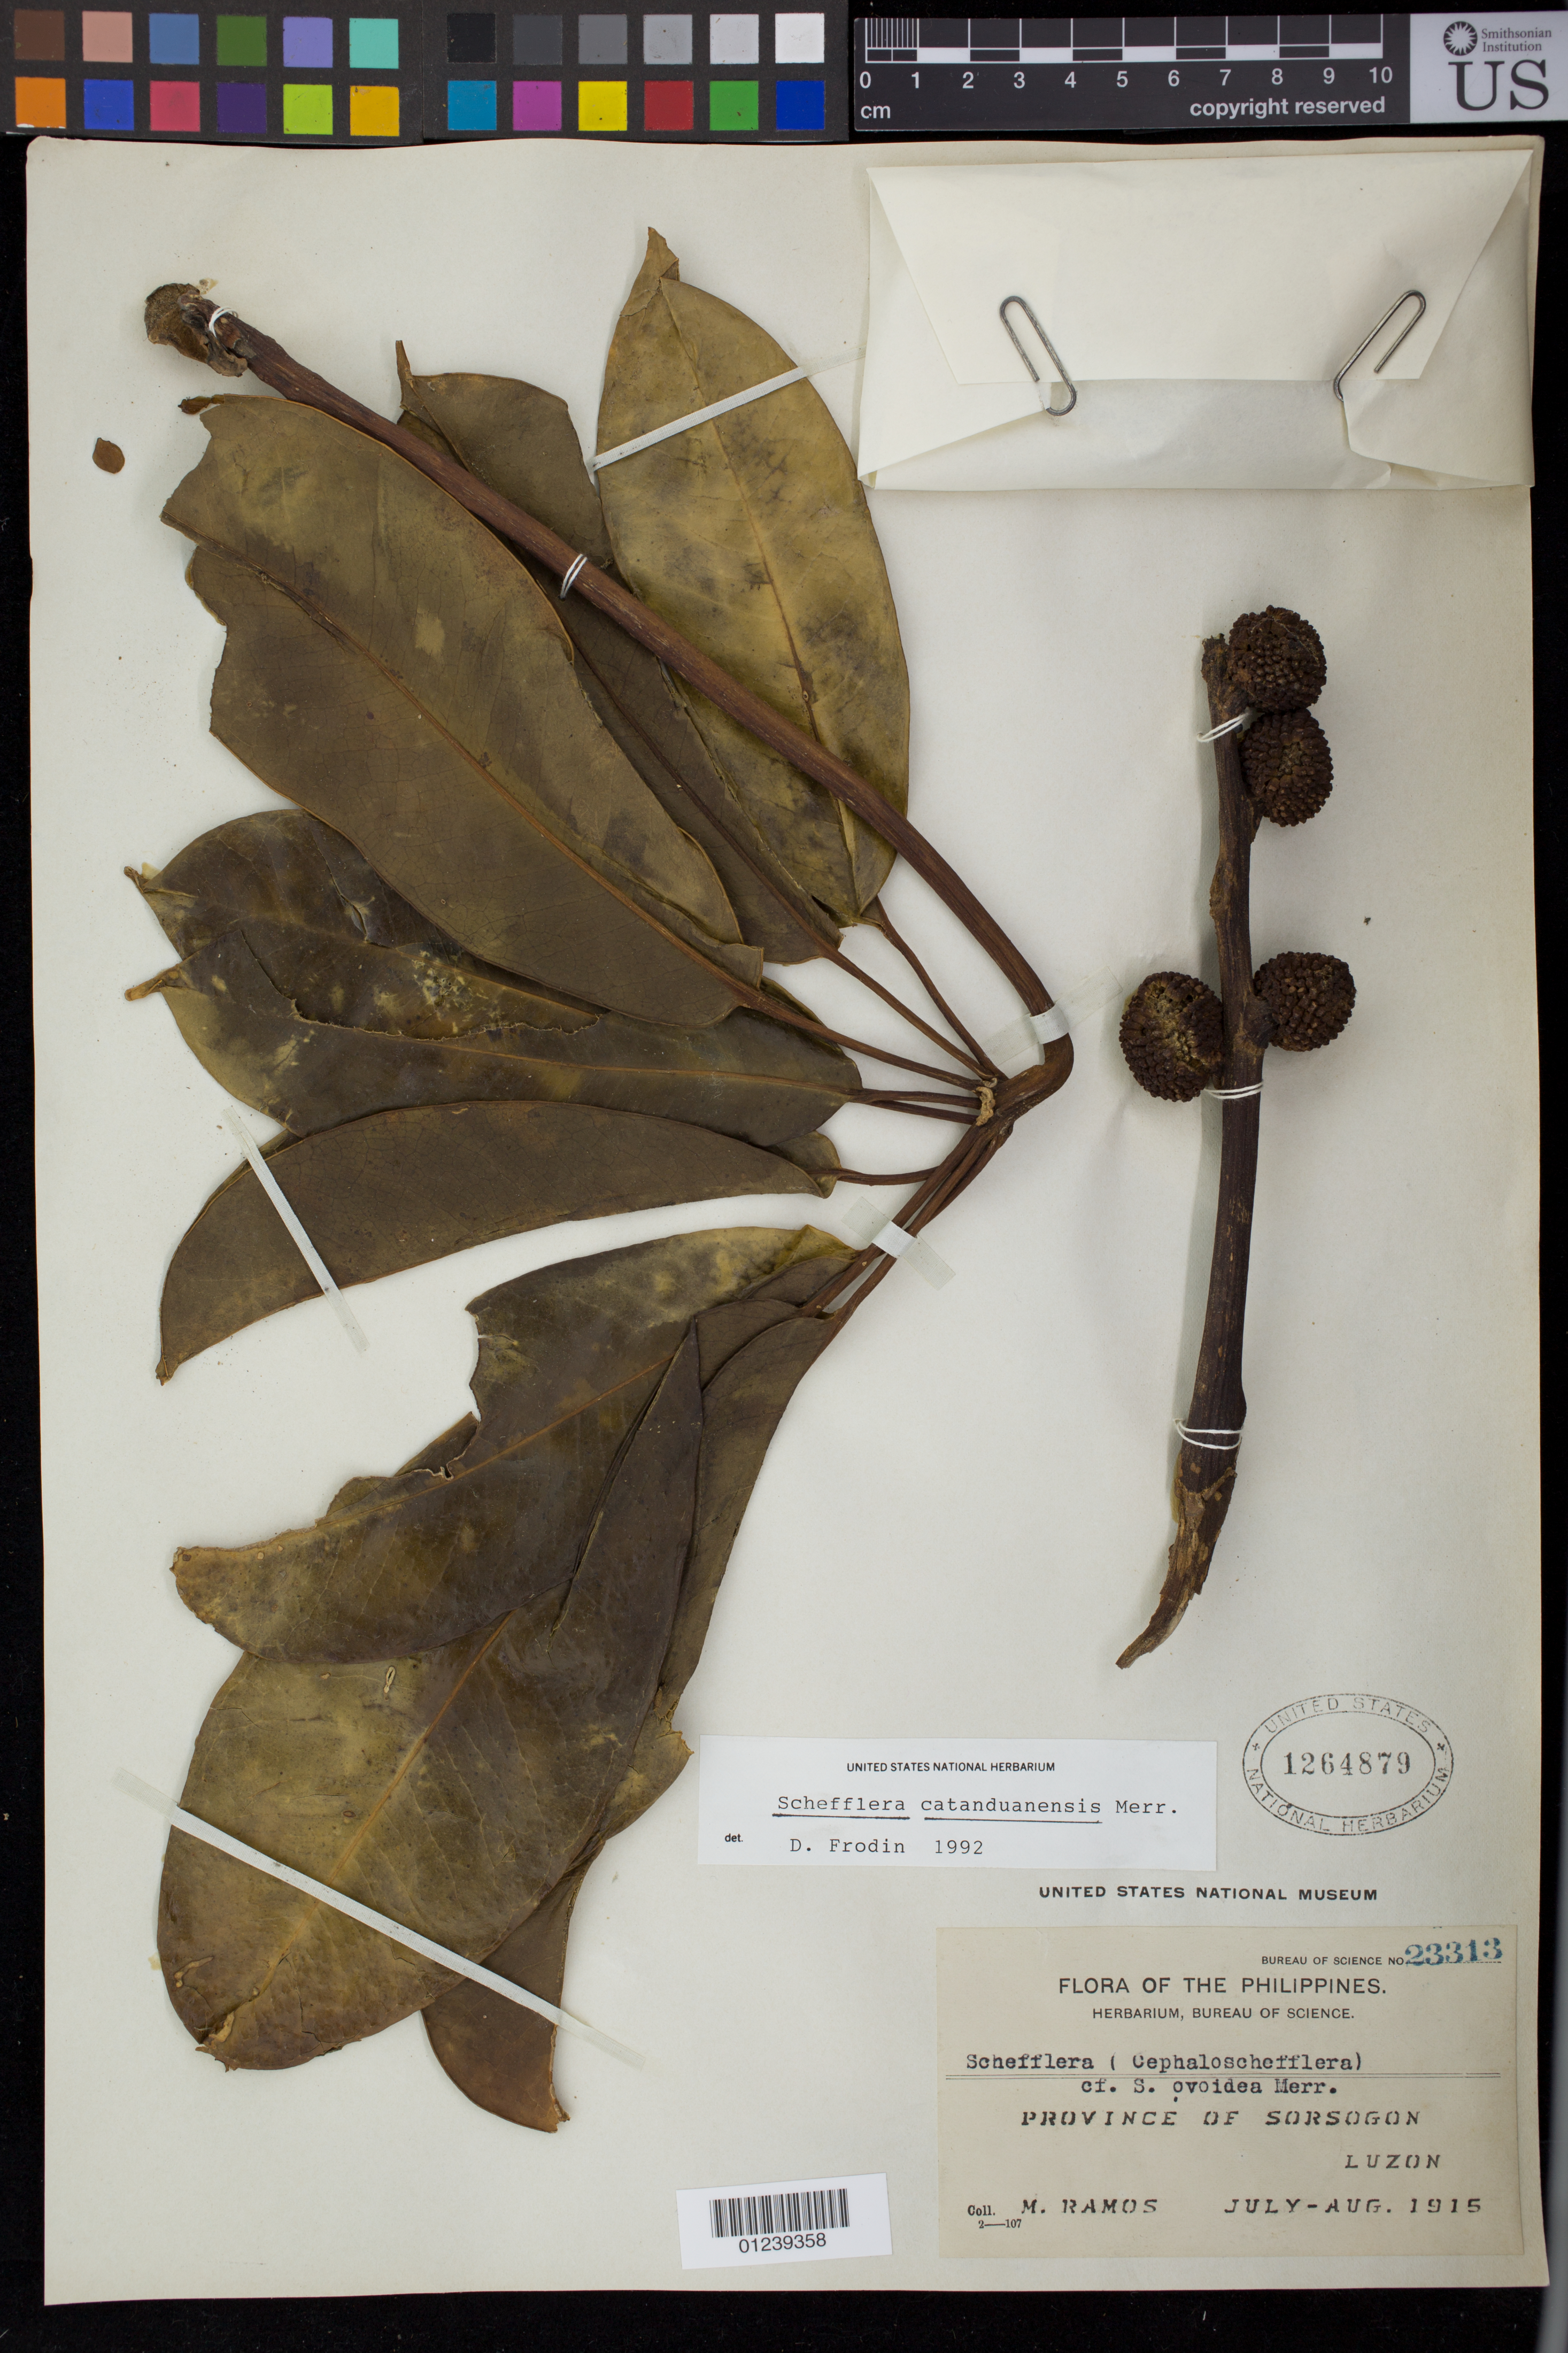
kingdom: Plantae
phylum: Tracheophyta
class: Magnoliopsida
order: Apiales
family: Araliaceae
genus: Schefflera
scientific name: Schefflera catanduanensis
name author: Merr.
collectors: M. Ramos & M. Ramos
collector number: Bur. Sci. 23313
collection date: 1915-07/1915-08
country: Philippines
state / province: Bicol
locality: Province of Sorsogon, Luzon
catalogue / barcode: US 1264879